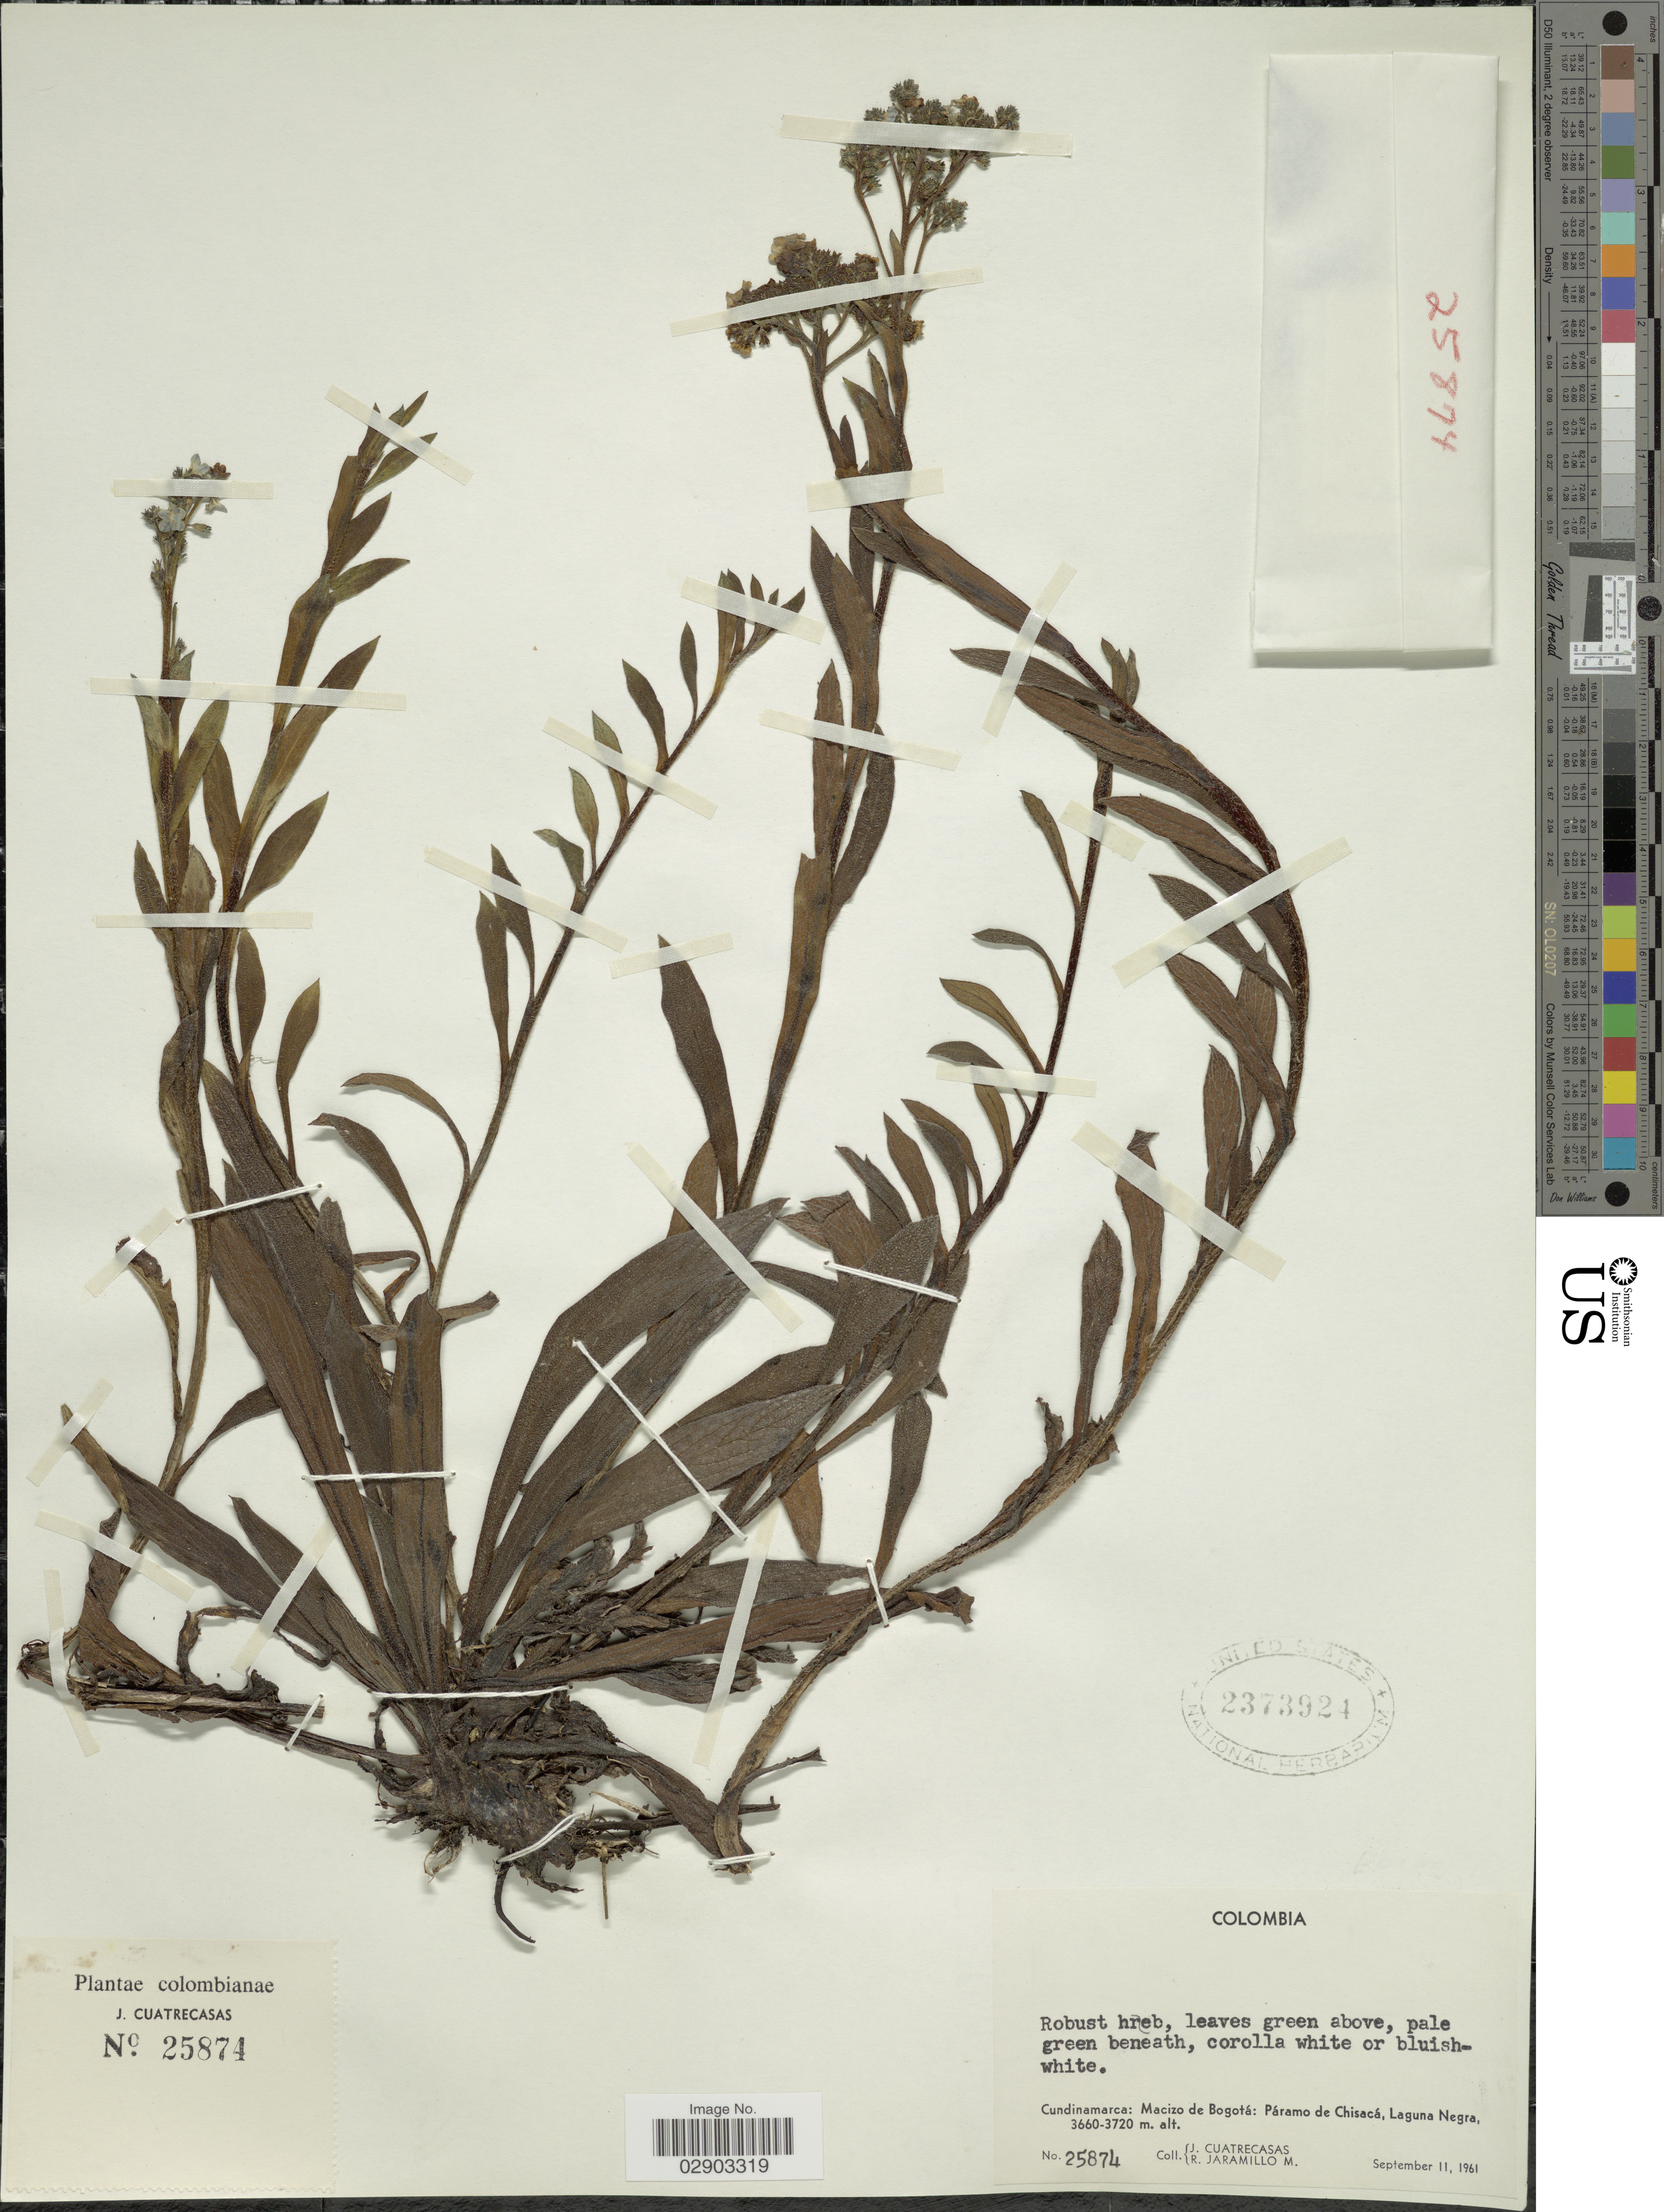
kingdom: Plantae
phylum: Tracheophyta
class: Magnoliopsida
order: Boraginales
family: Boraginaceae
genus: Cynoglossum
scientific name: Cynoglossum sp.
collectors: J. Cuatrecasas & R. Jaramillo M.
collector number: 25874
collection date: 1961-09-11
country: Colombia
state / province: Cundinamarca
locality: Macizo de Bogotá: Páramo de Chisacá, Laguna Negra.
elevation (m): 3660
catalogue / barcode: US 2373924